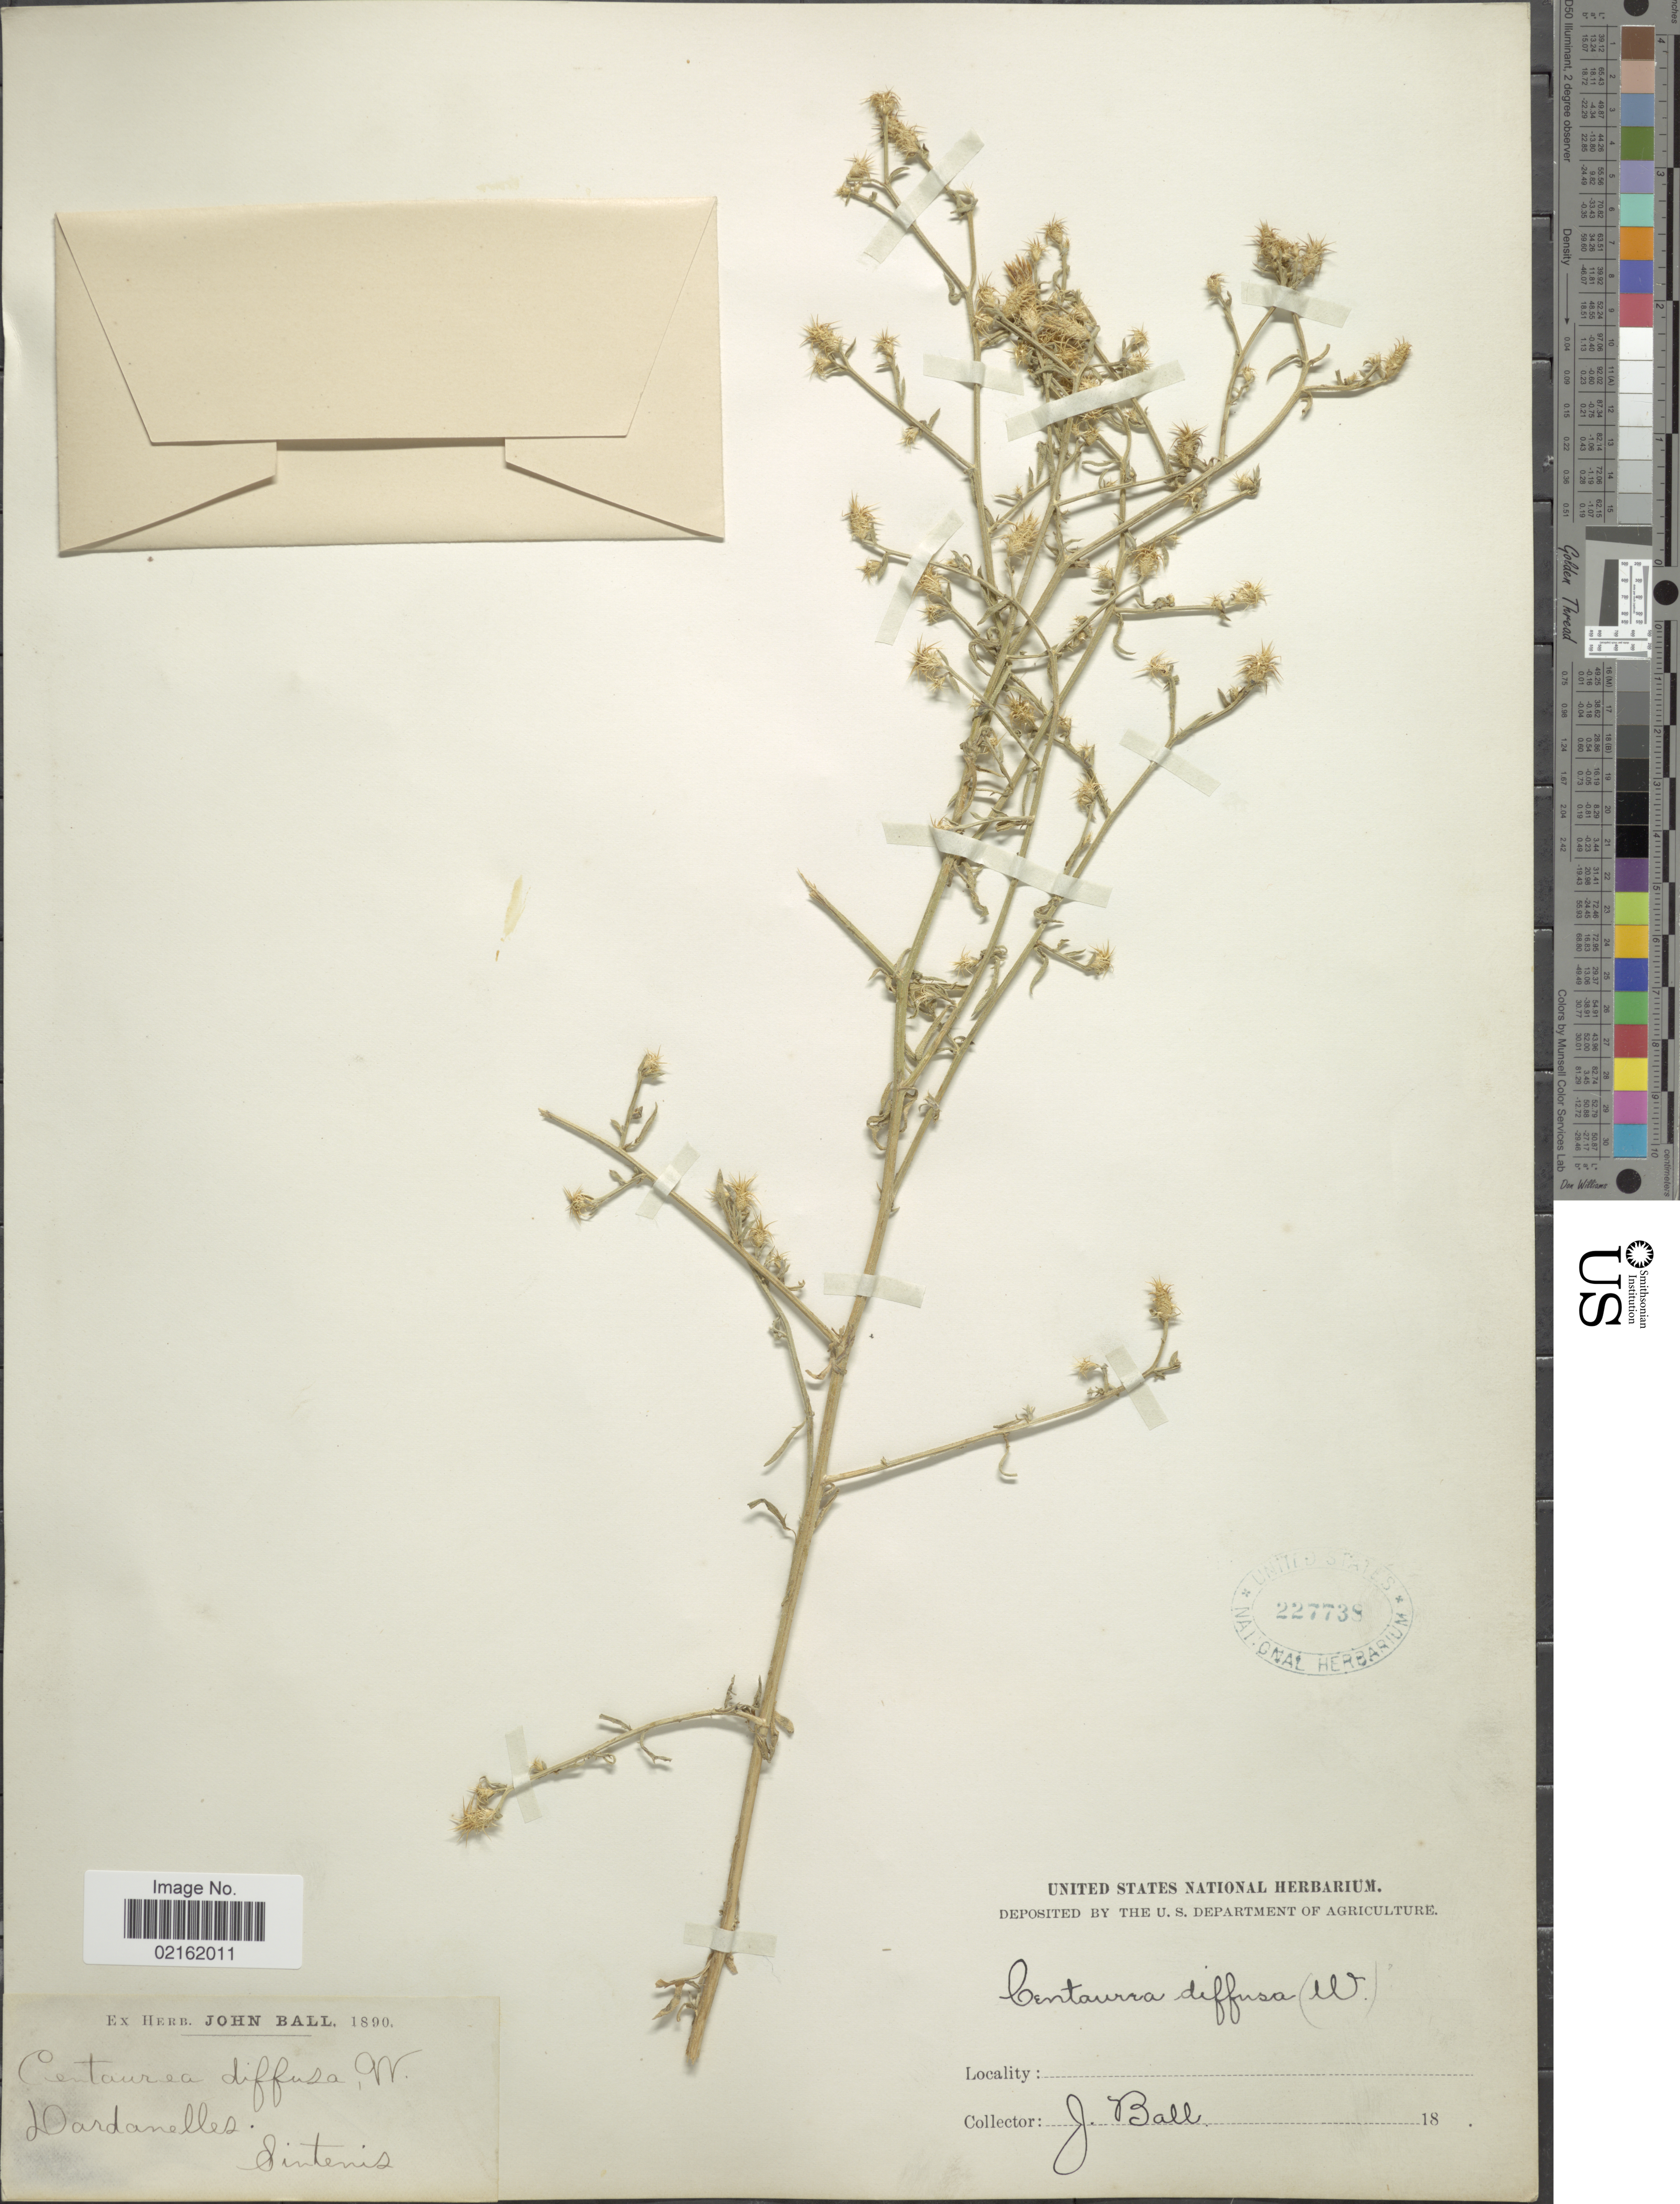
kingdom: Plantae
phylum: Tracheophyta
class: Magnoliopsida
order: Asterales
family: Asteraceae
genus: Centaurea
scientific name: Centaurea diffusa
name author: Lam.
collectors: J. Ball & -. Sintenis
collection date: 1890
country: Turkey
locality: Dardanelles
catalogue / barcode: US 227738